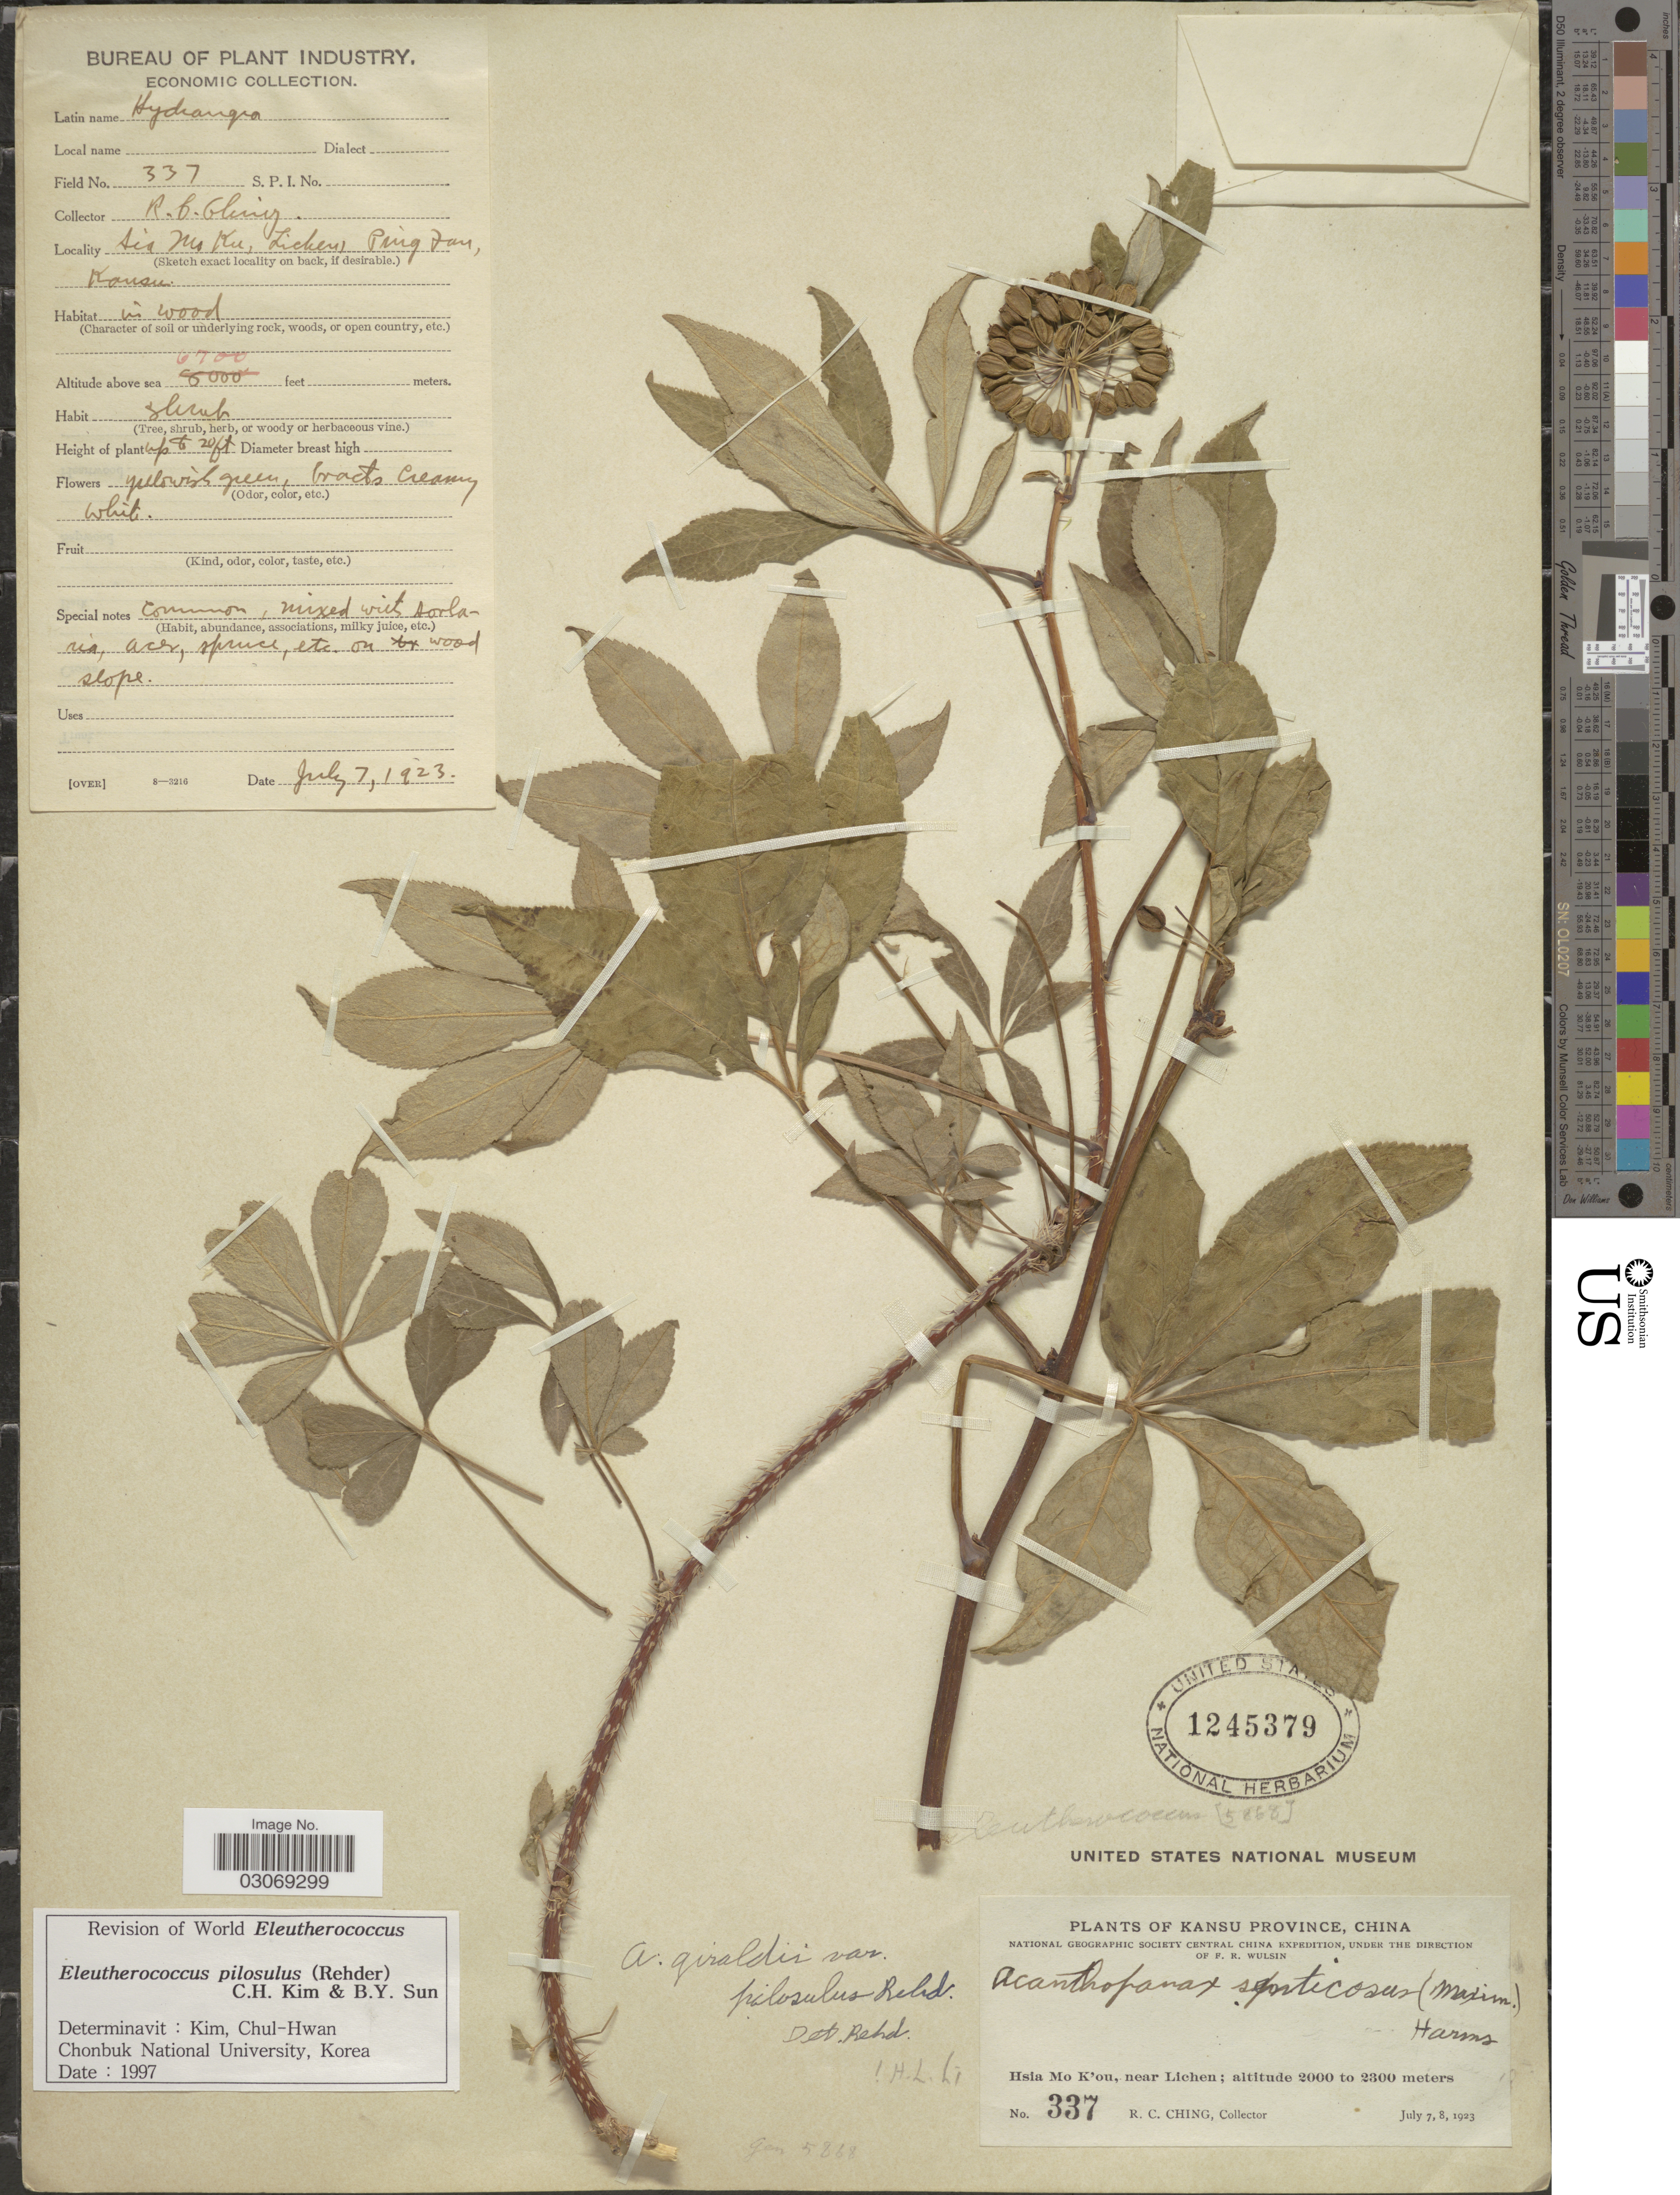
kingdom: Plantae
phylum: Tracheophyta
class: Magnoliopsida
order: Apiales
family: Araliaceae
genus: Eleutherococcus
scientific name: Eleutherococcus pilosulus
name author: (Rehder) C. H. Kim & B.Y. Sun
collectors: R. C. Ching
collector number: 337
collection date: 1923-07-07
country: China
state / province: Gansu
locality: Kansu Province. Hsia Mo K'ou, near Lichen.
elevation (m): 2042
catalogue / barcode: US 1245379